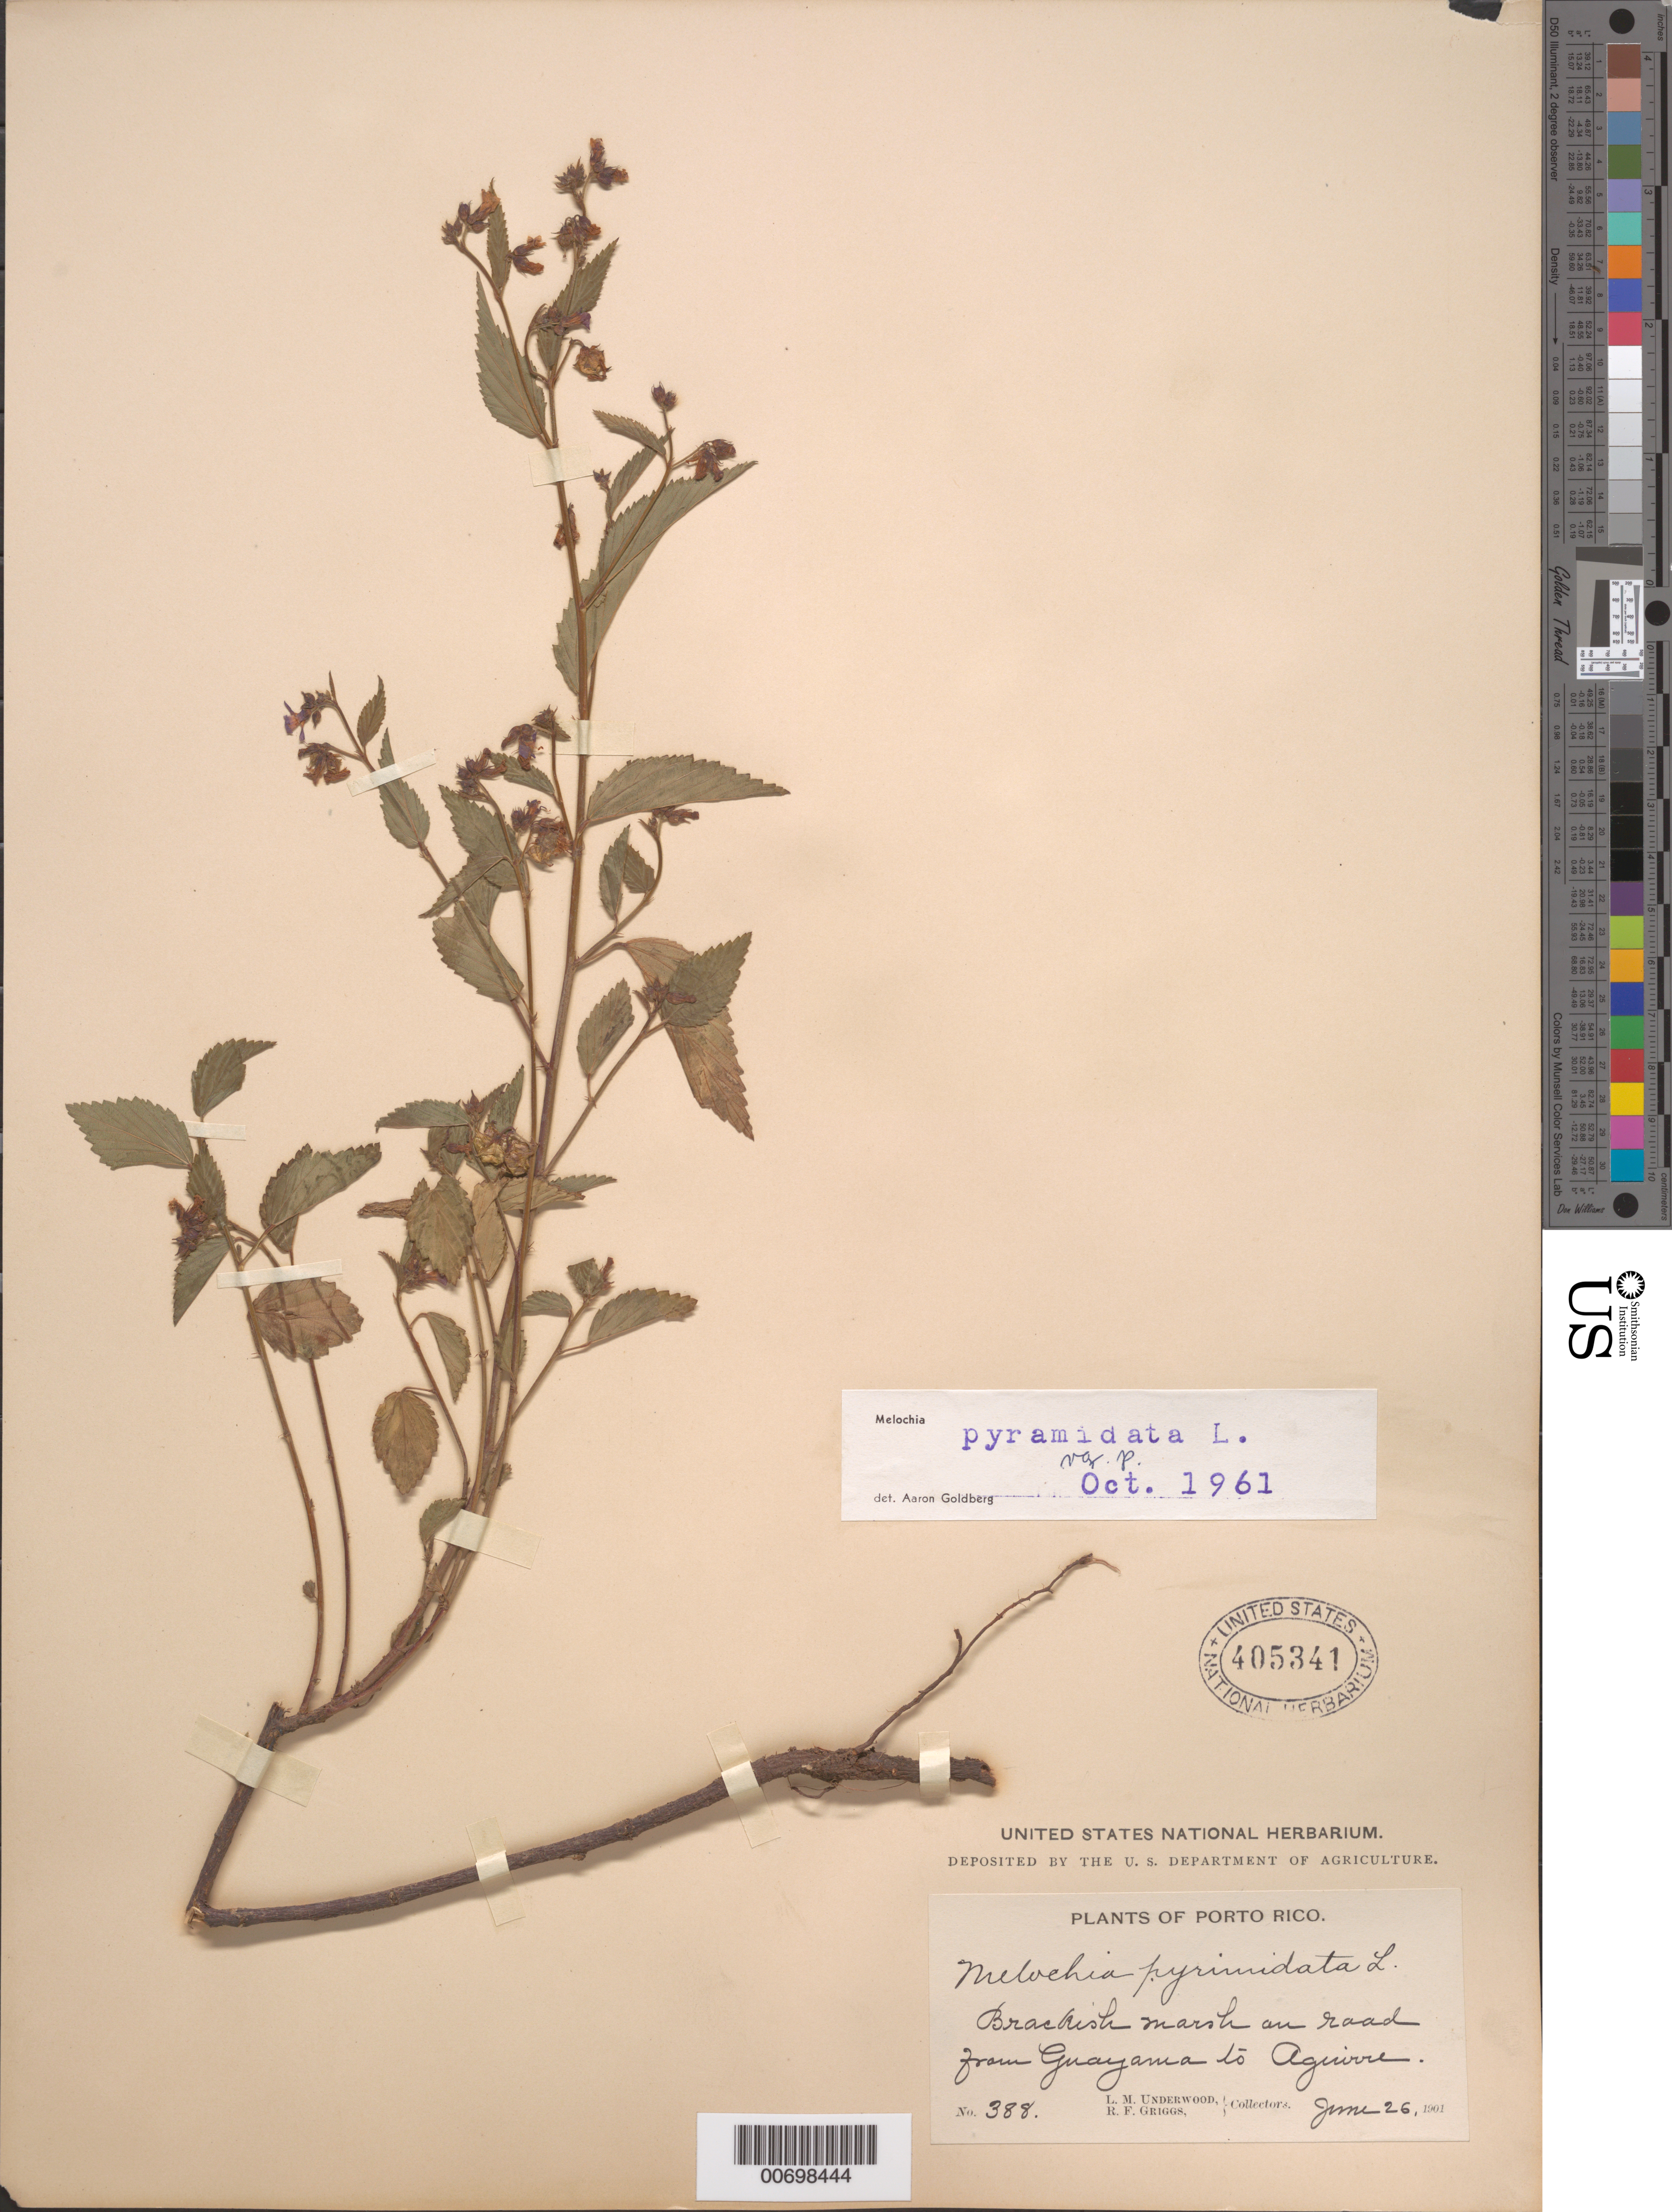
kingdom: Plantae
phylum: Tracheophyta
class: Magnoliopsida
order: Malvales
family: Malvaceae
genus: Melochia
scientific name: Melochia pyramidata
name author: L.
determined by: Goldberg, Aaron, (US), NMNH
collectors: L. M. Underwood & R. F. Griggs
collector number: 388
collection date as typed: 26 Jun 1901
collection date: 1901-06-26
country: Puerto Rico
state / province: Guayama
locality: Guayama to Aguirre, on road from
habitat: Brackish marsh on road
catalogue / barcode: US 405341